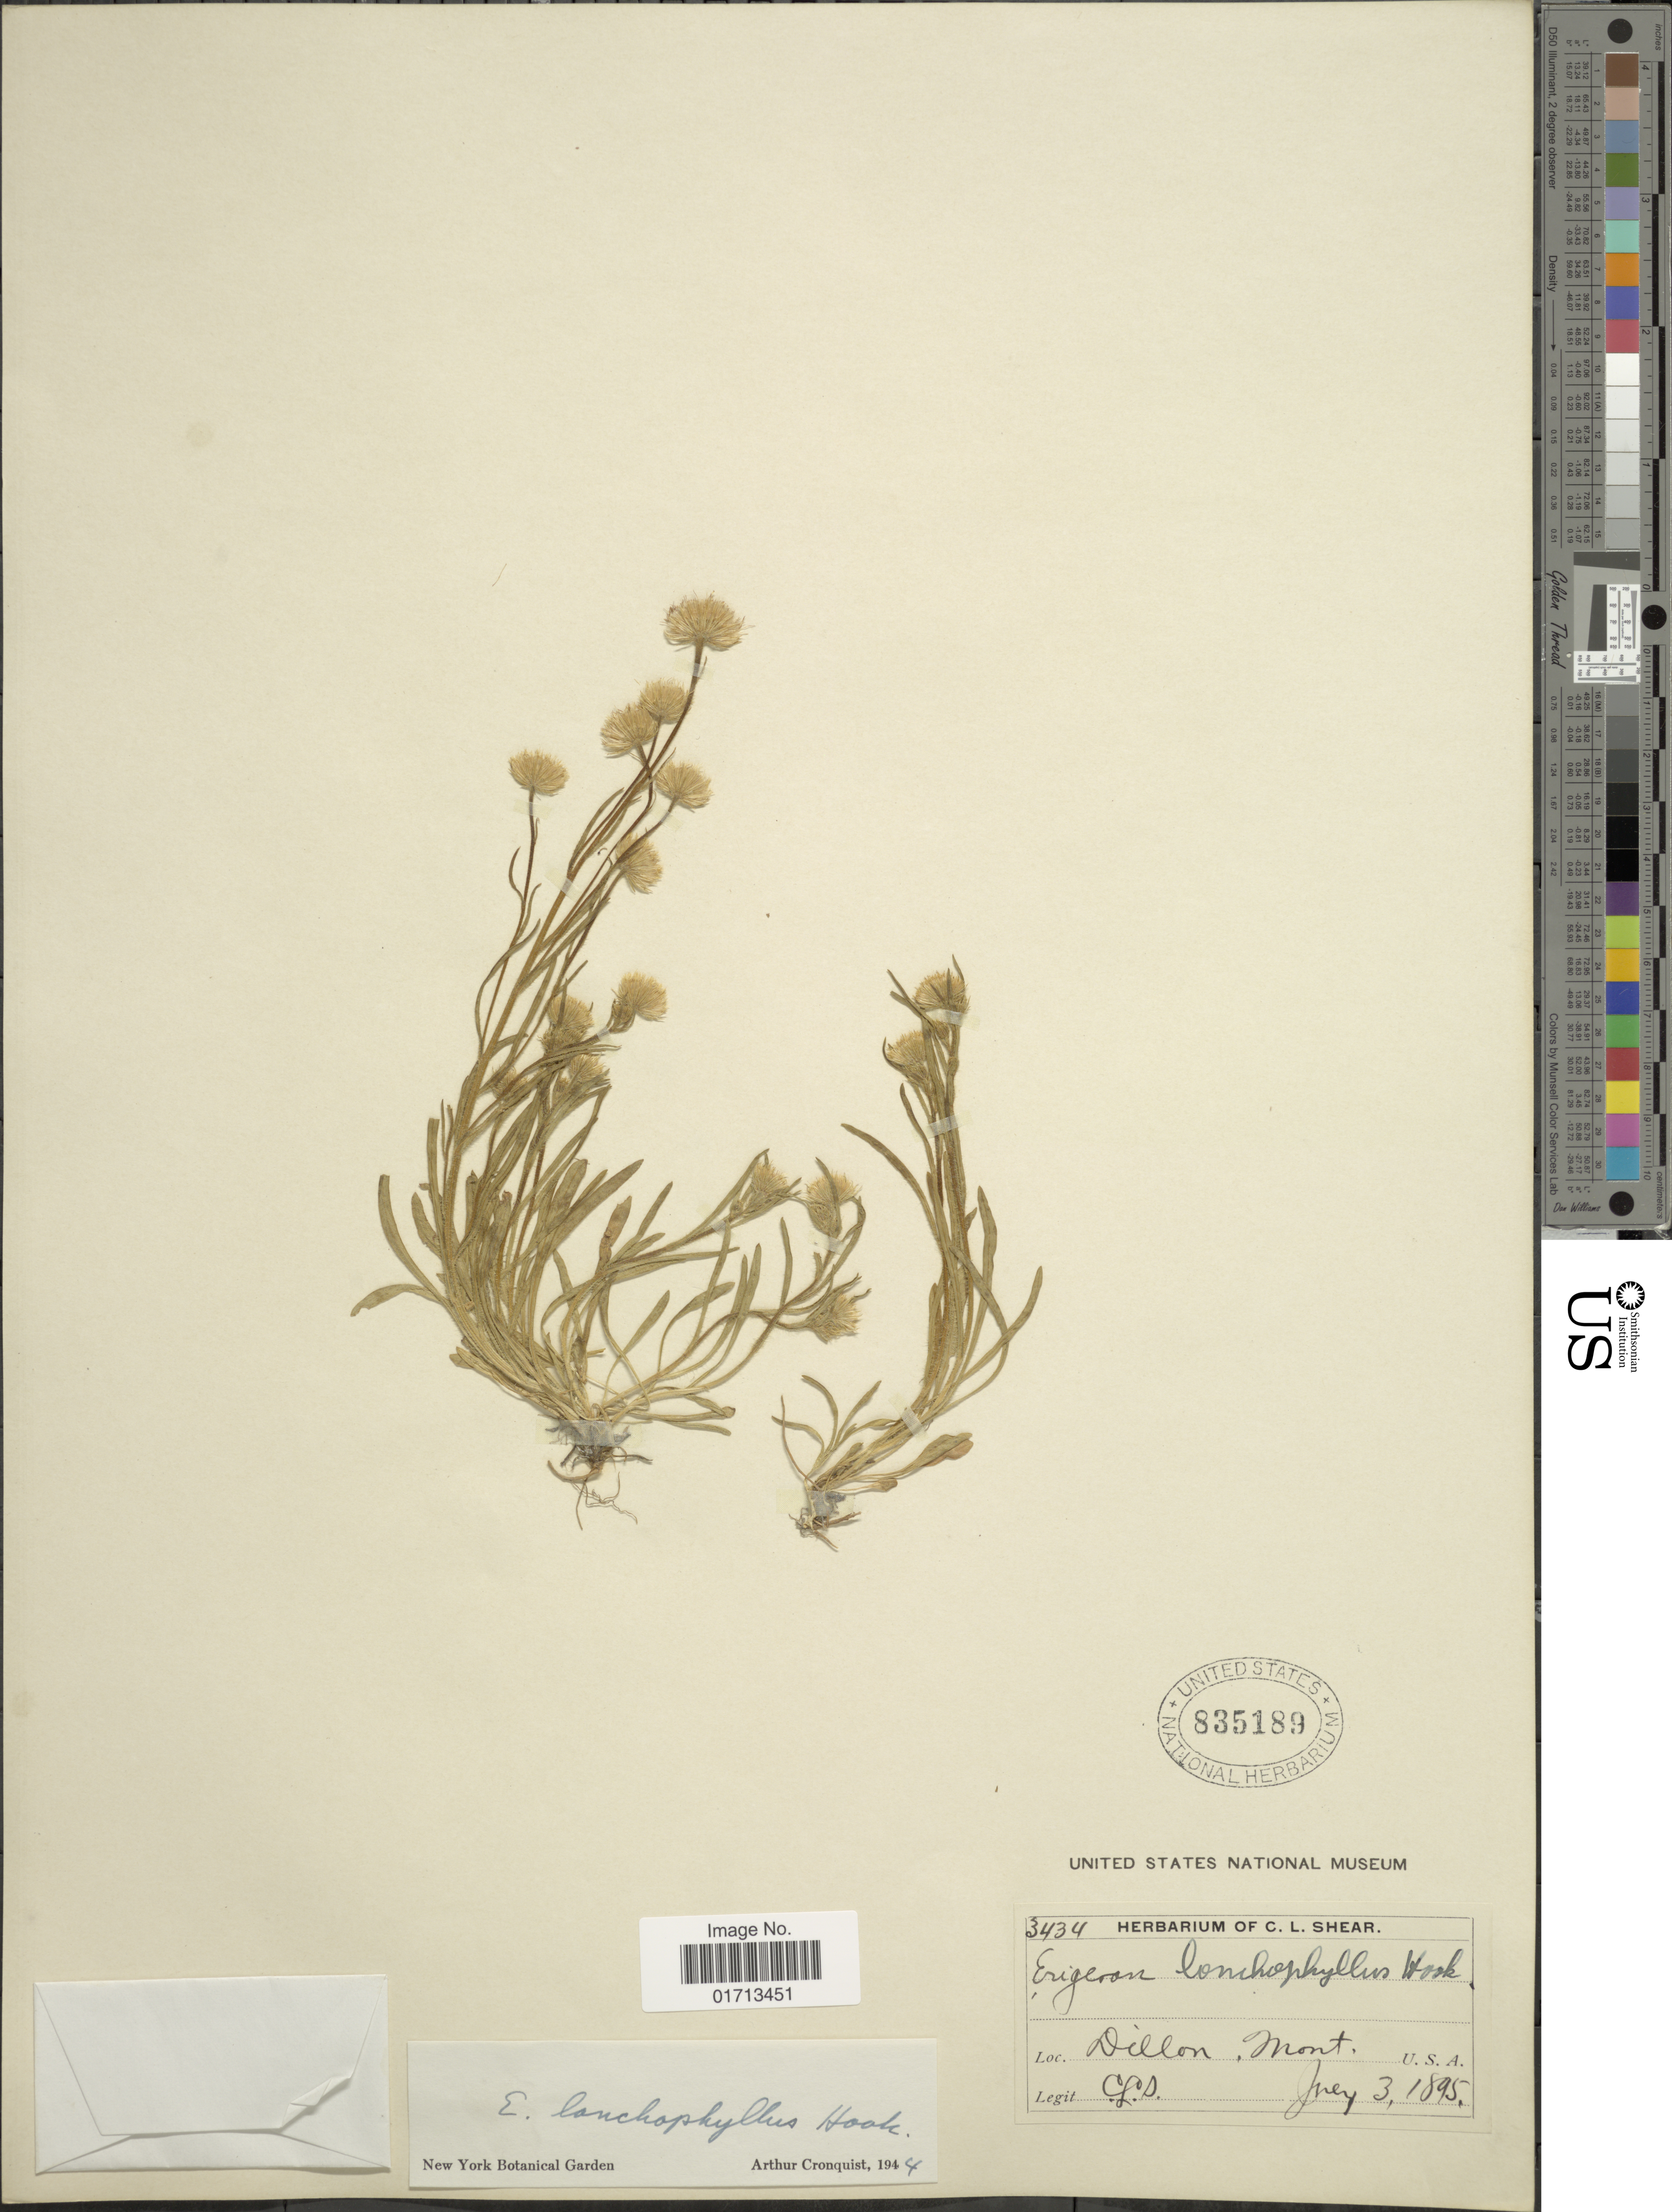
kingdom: Plantae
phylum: Tracheophyta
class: Magnoliopsida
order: Asterales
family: Asteraceae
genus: Erigeron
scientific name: Erigeron lonchophyllus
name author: Hook.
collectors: C. L. Shear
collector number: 3434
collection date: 1895-07-03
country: United States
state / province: Montana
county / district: Beaverhead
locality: Dillon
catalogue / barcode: US 835189